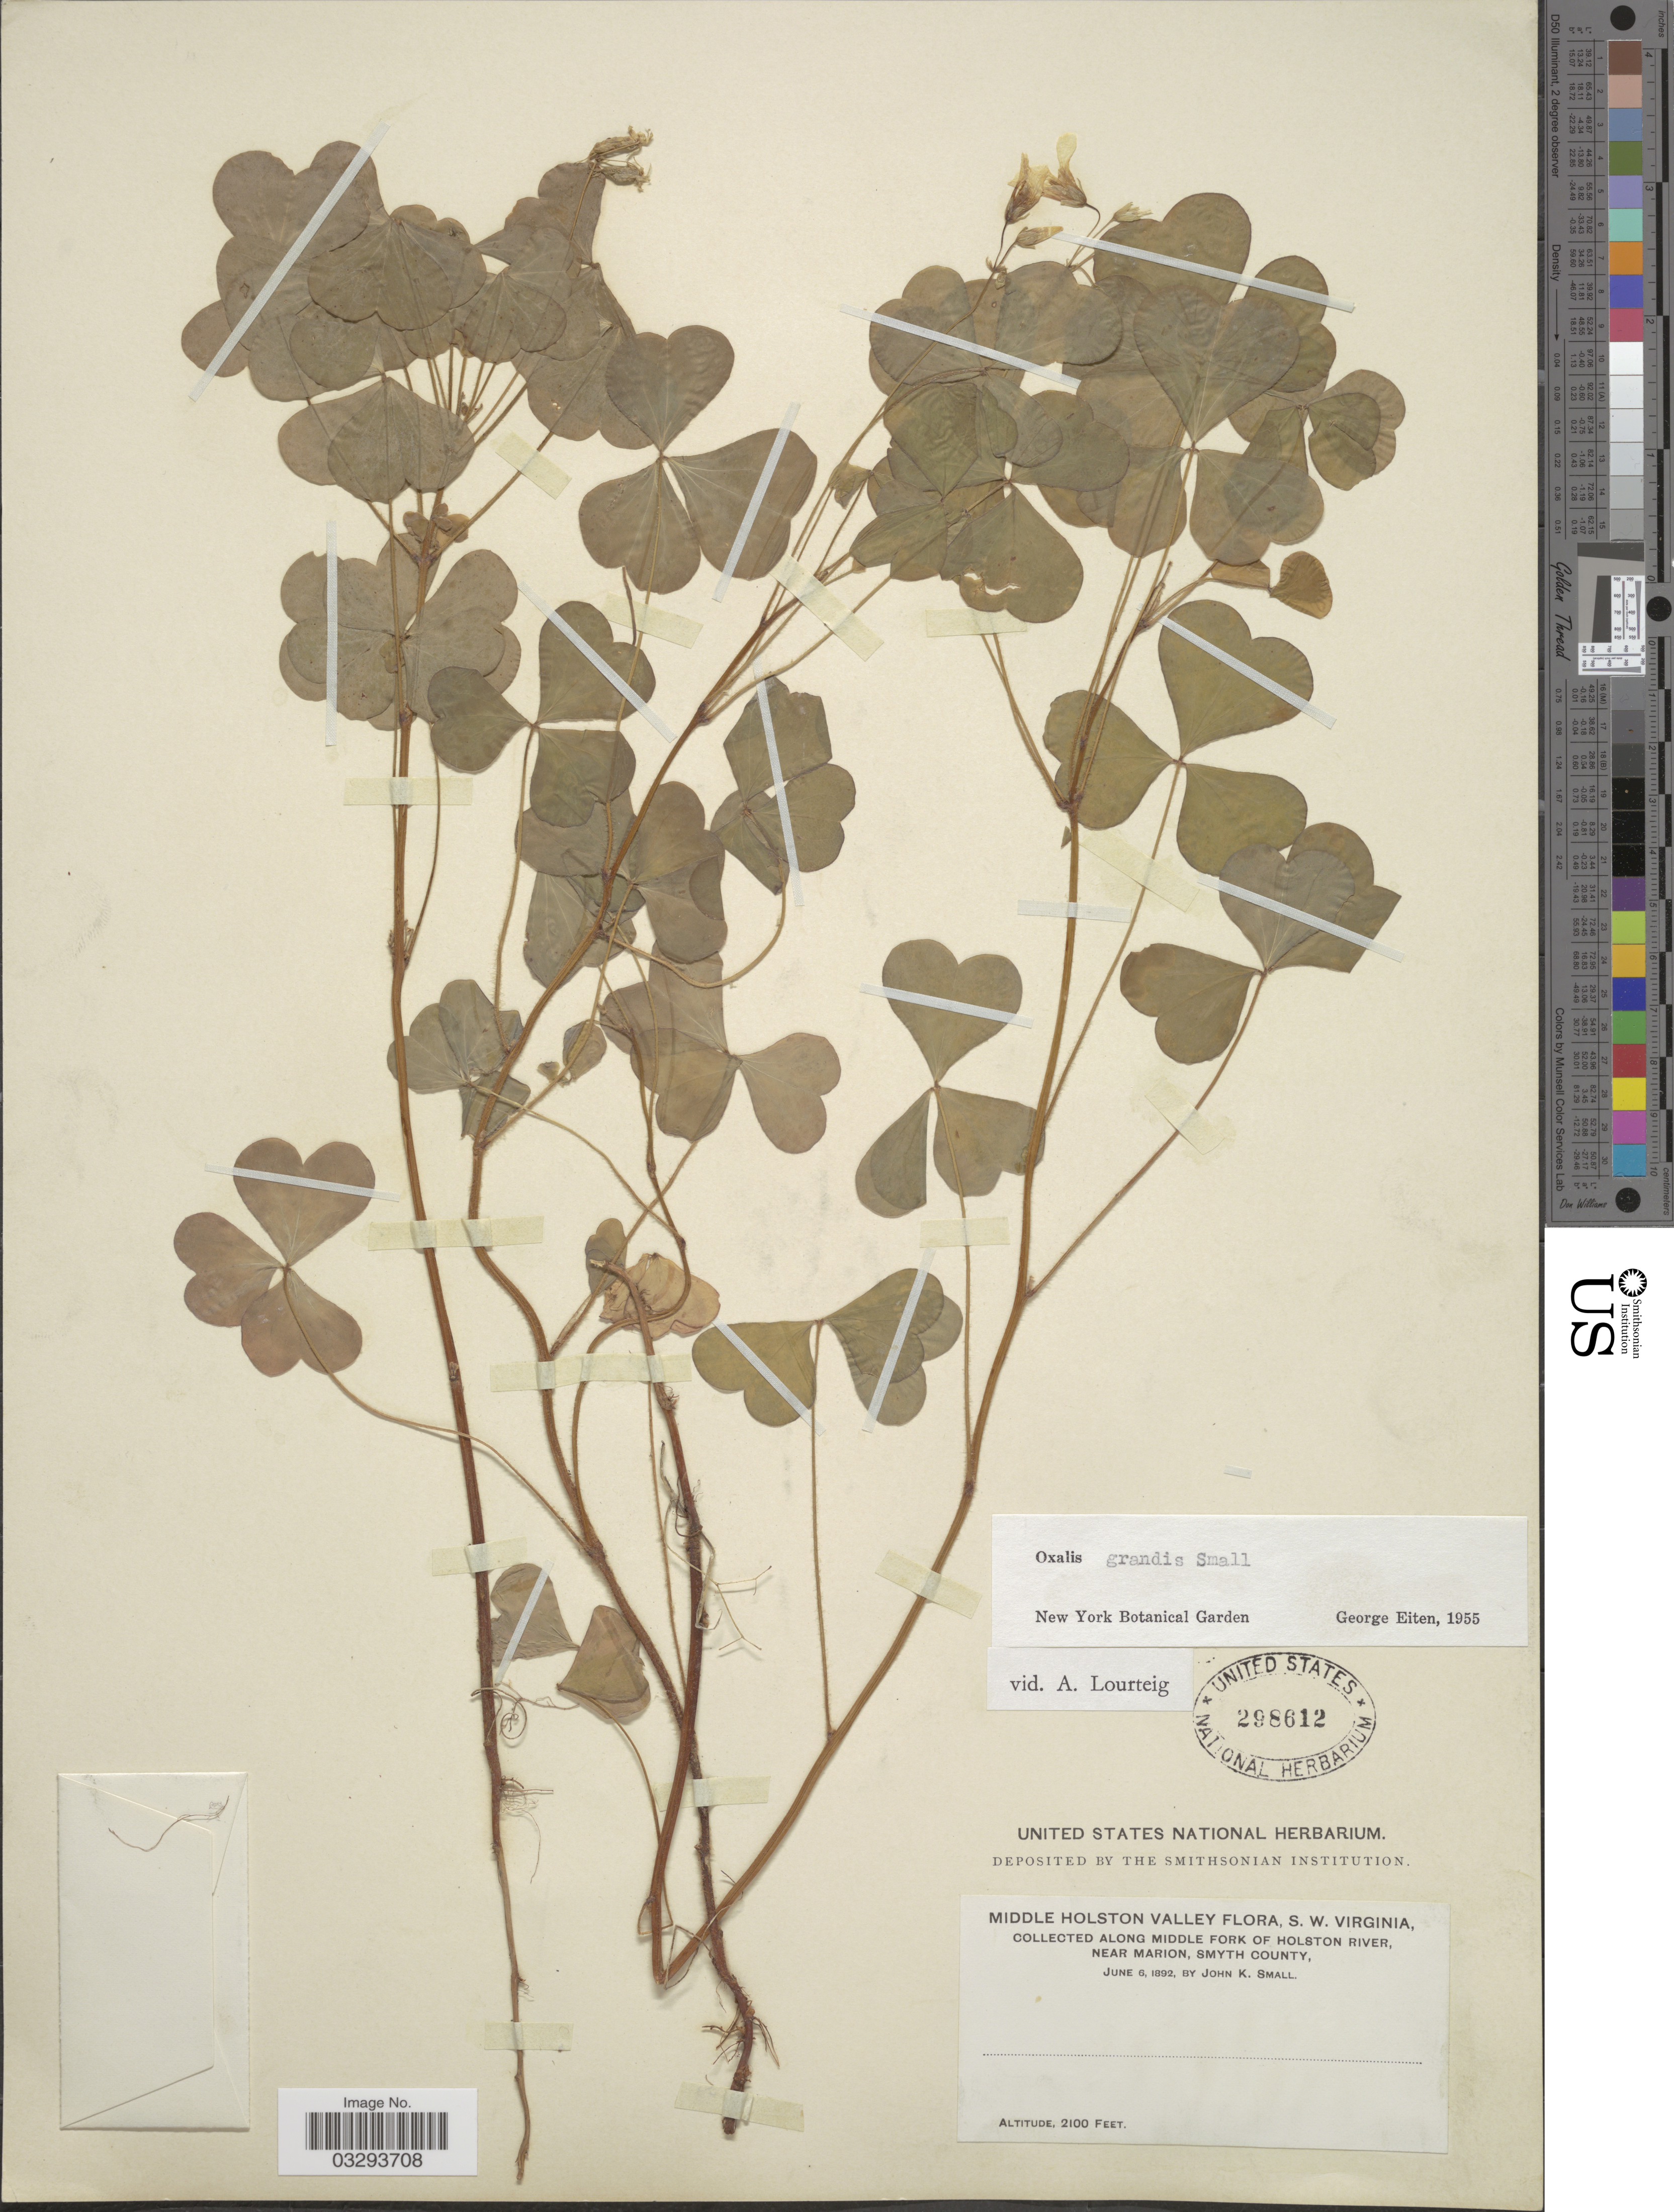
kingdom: Plantae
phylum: Tracheophyta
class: Magnoliopsida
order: Oxalidales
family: Oxalidaceae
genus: Oxalis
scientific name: Oxalis grandis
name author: Small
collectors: J. K. Small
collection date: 1892-06-06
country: United States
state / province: Virginia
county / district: Smyth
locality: Middle Holston Valley, S. W. Virginia. Along Middle Fork of Holston River, near Marion, Smyth County.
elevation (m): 640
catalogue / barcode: US 298612